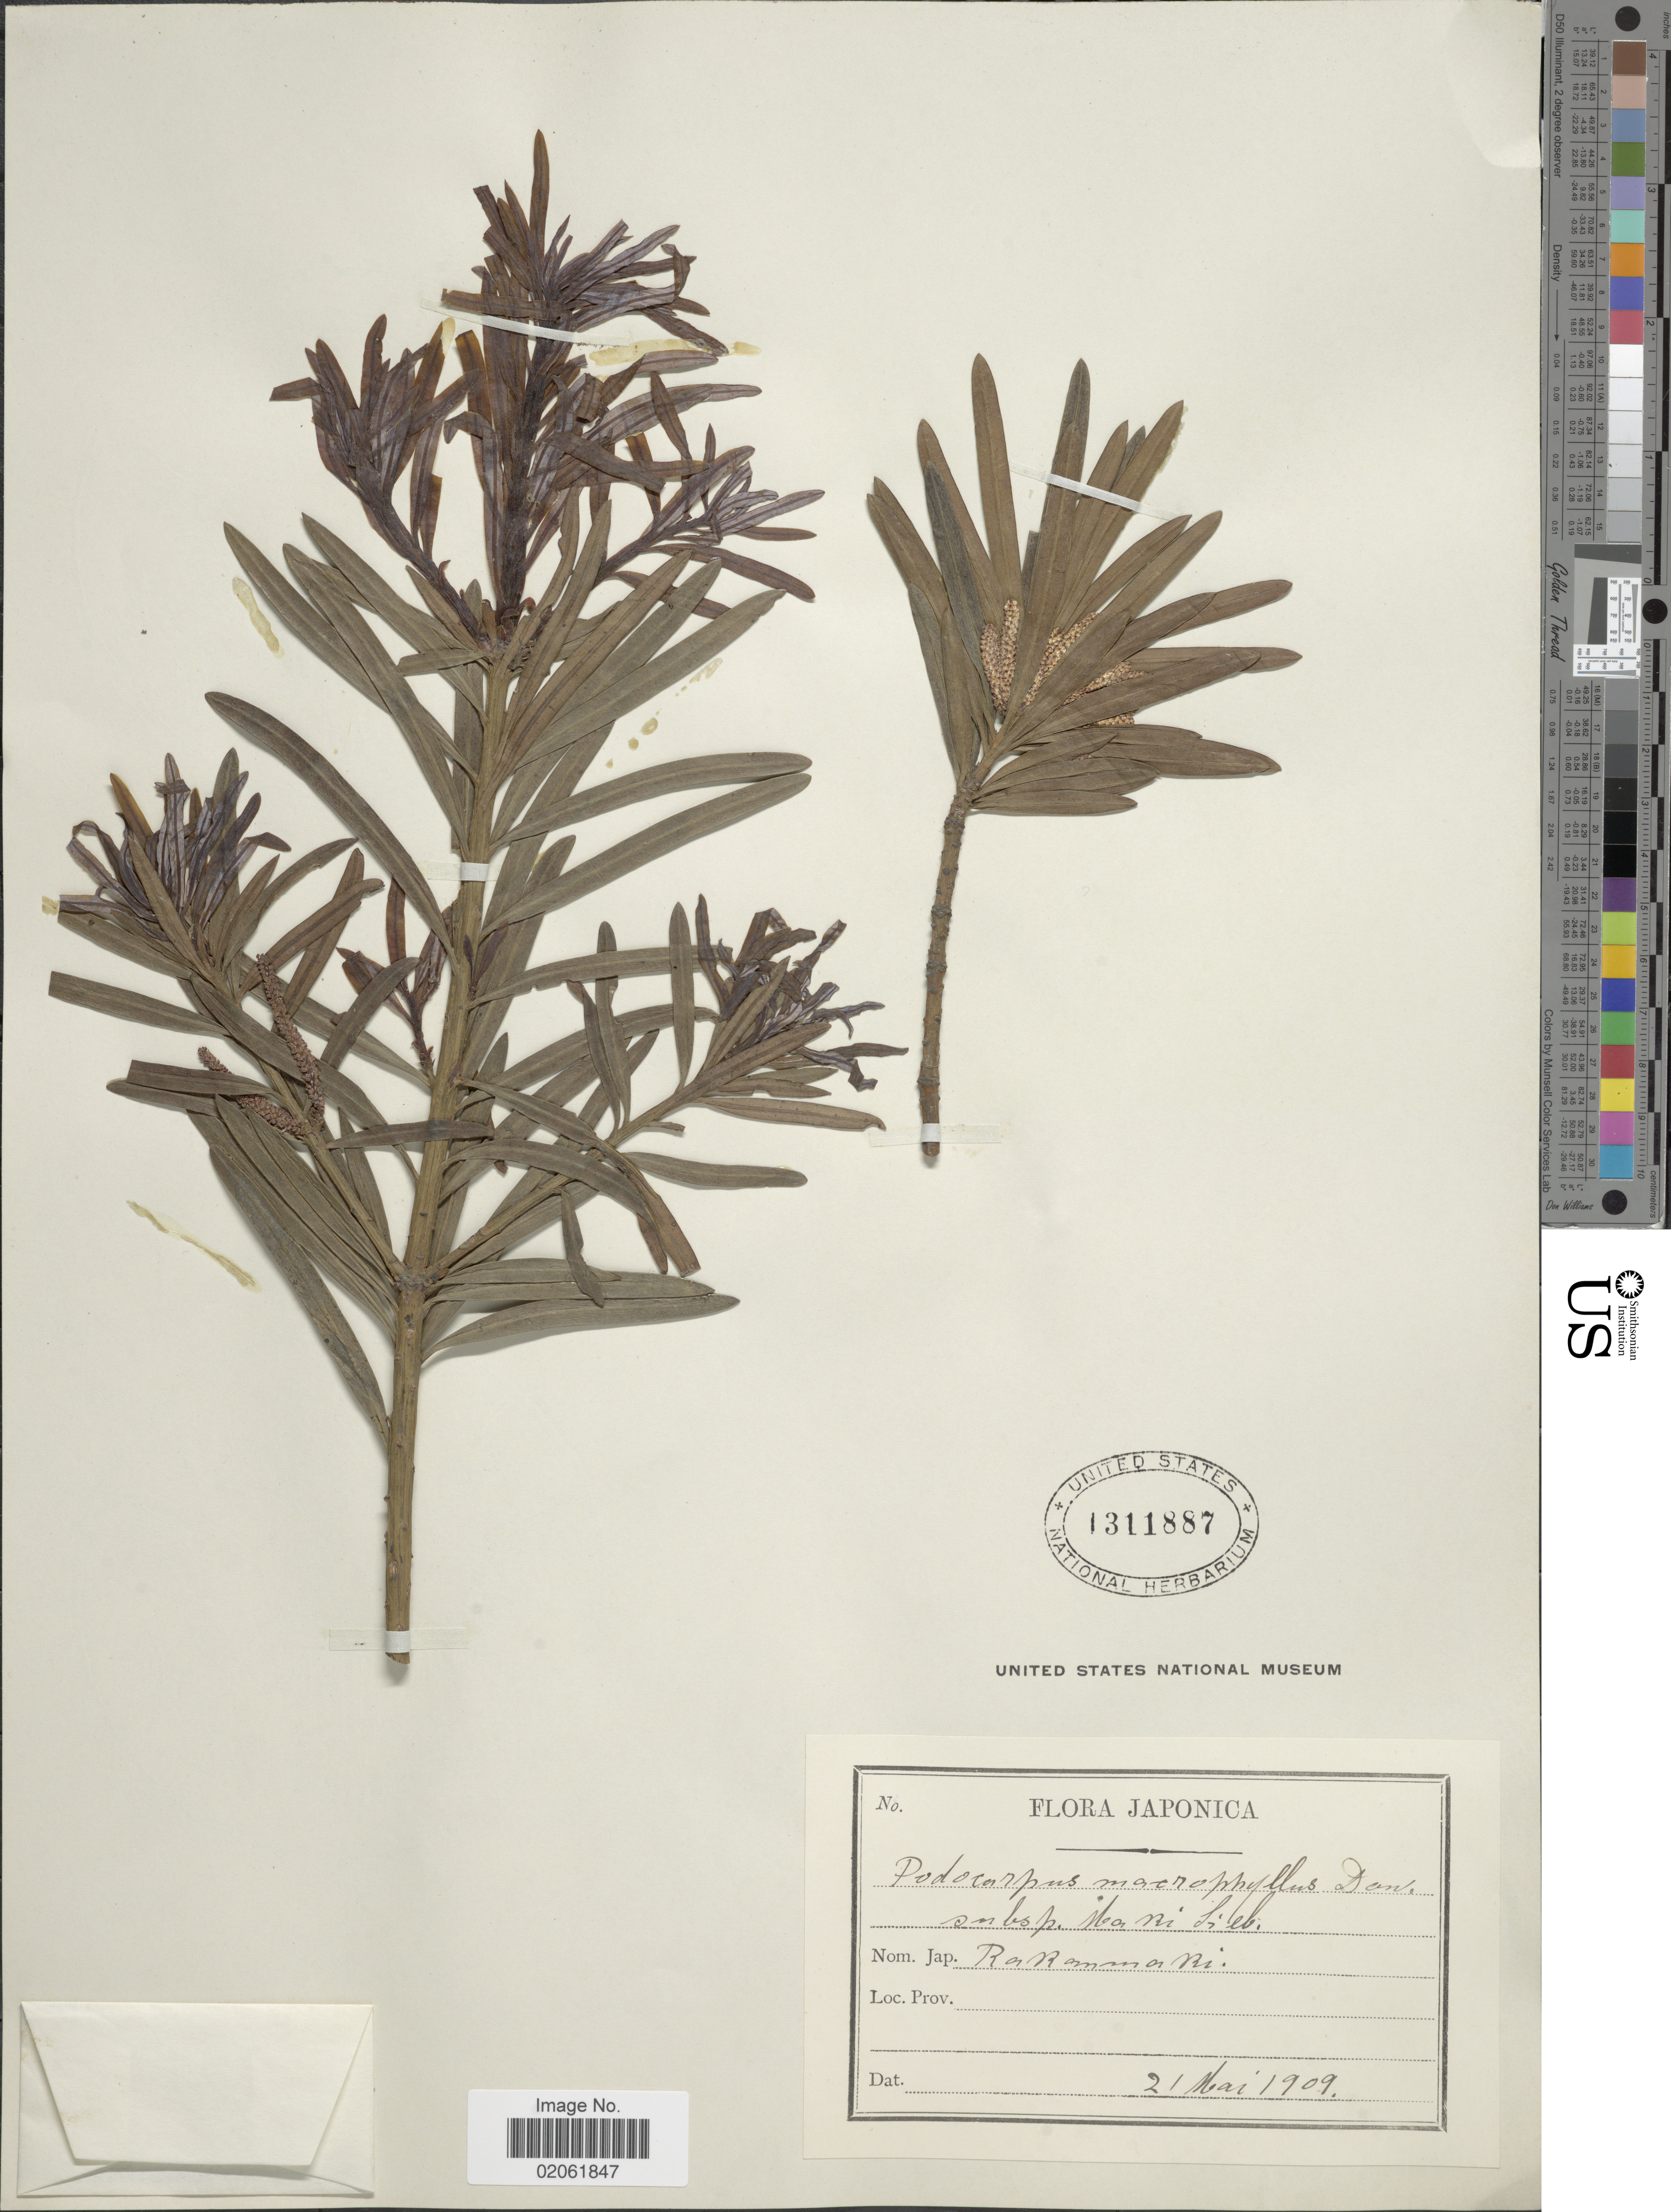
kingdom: Plantae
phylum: Tracheophyta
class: Pinopsida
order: Pinales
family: Podocarpaceae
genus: Podocarpus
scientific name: Podocarpus macrophyllus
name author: (Thunb.) Sweet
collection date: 1909-05-21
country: Japan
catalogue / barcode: US 1311887